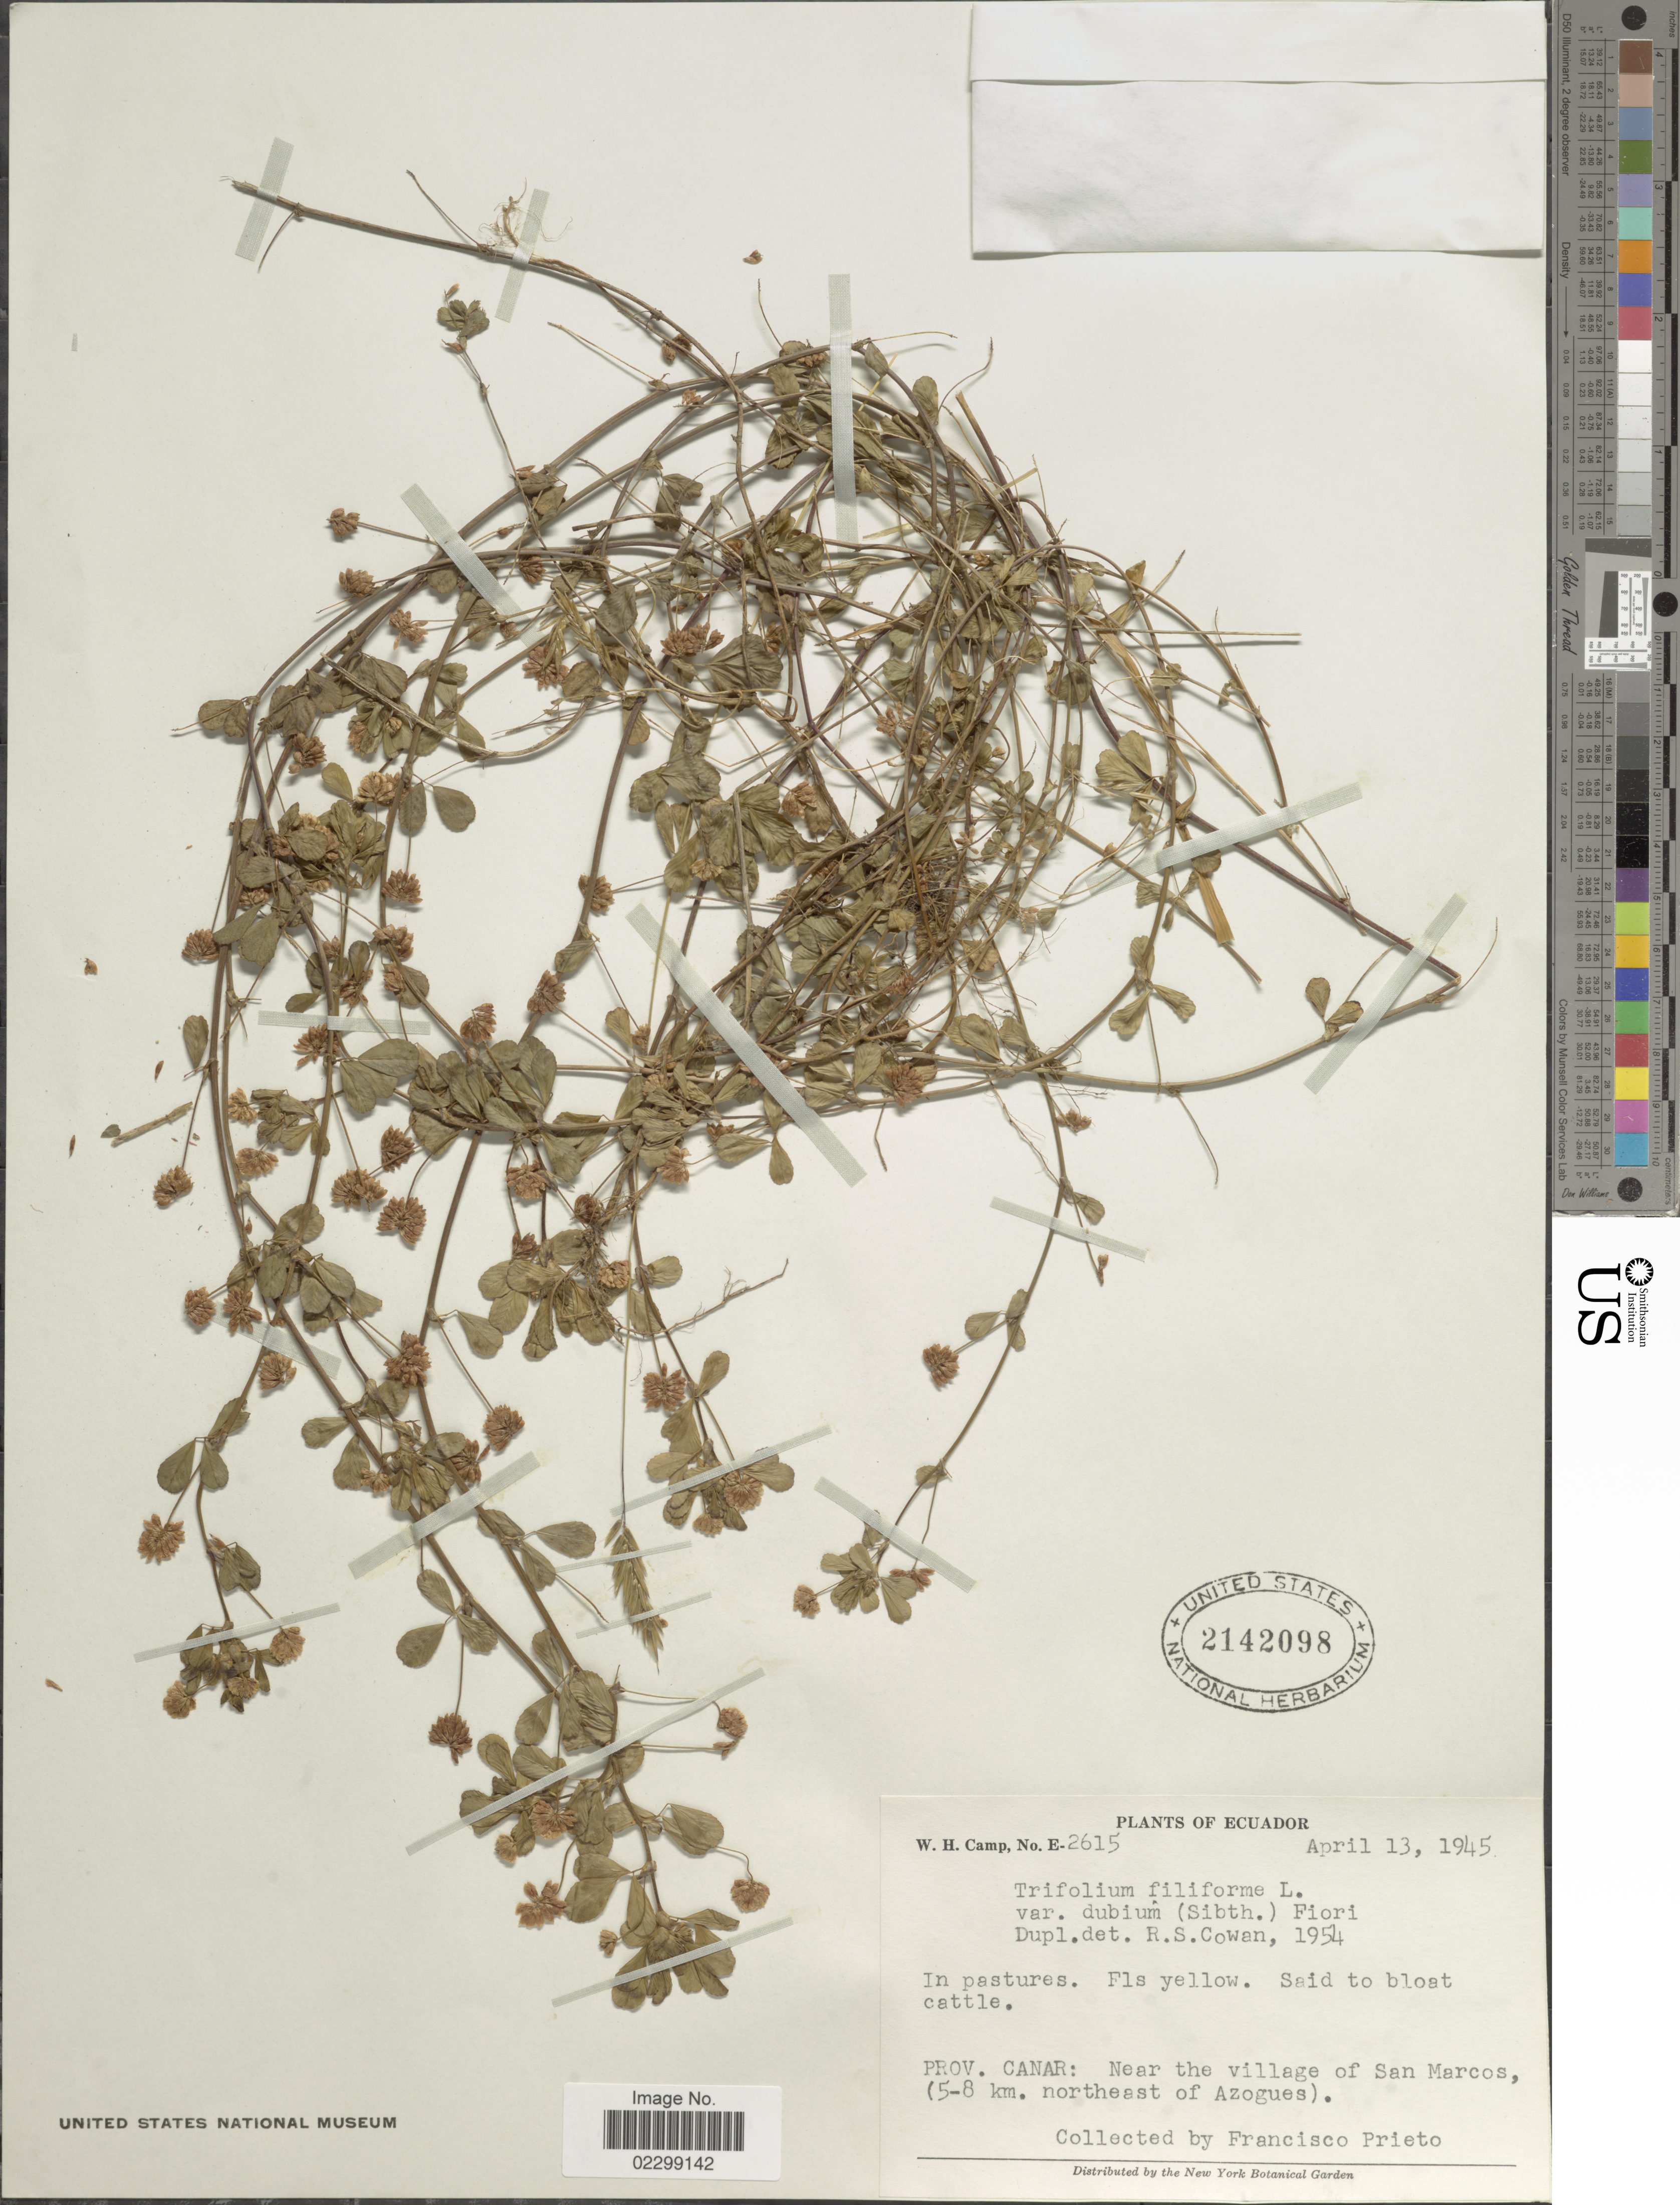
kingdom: Plantae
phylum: Tracheophyta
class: Magnoliopsida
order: Fabales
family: Fabaceae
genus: Trifolium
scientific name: Trifolium dubium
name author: Sibth.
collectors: F. Prieto & W. H. Camp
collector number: E-2615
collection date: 1945-04-13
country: Ecuador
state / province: Cañar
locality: In pastures, near the village of San Marcos, (5-8 km. northeast of Azogues)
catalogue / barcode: US 2142098